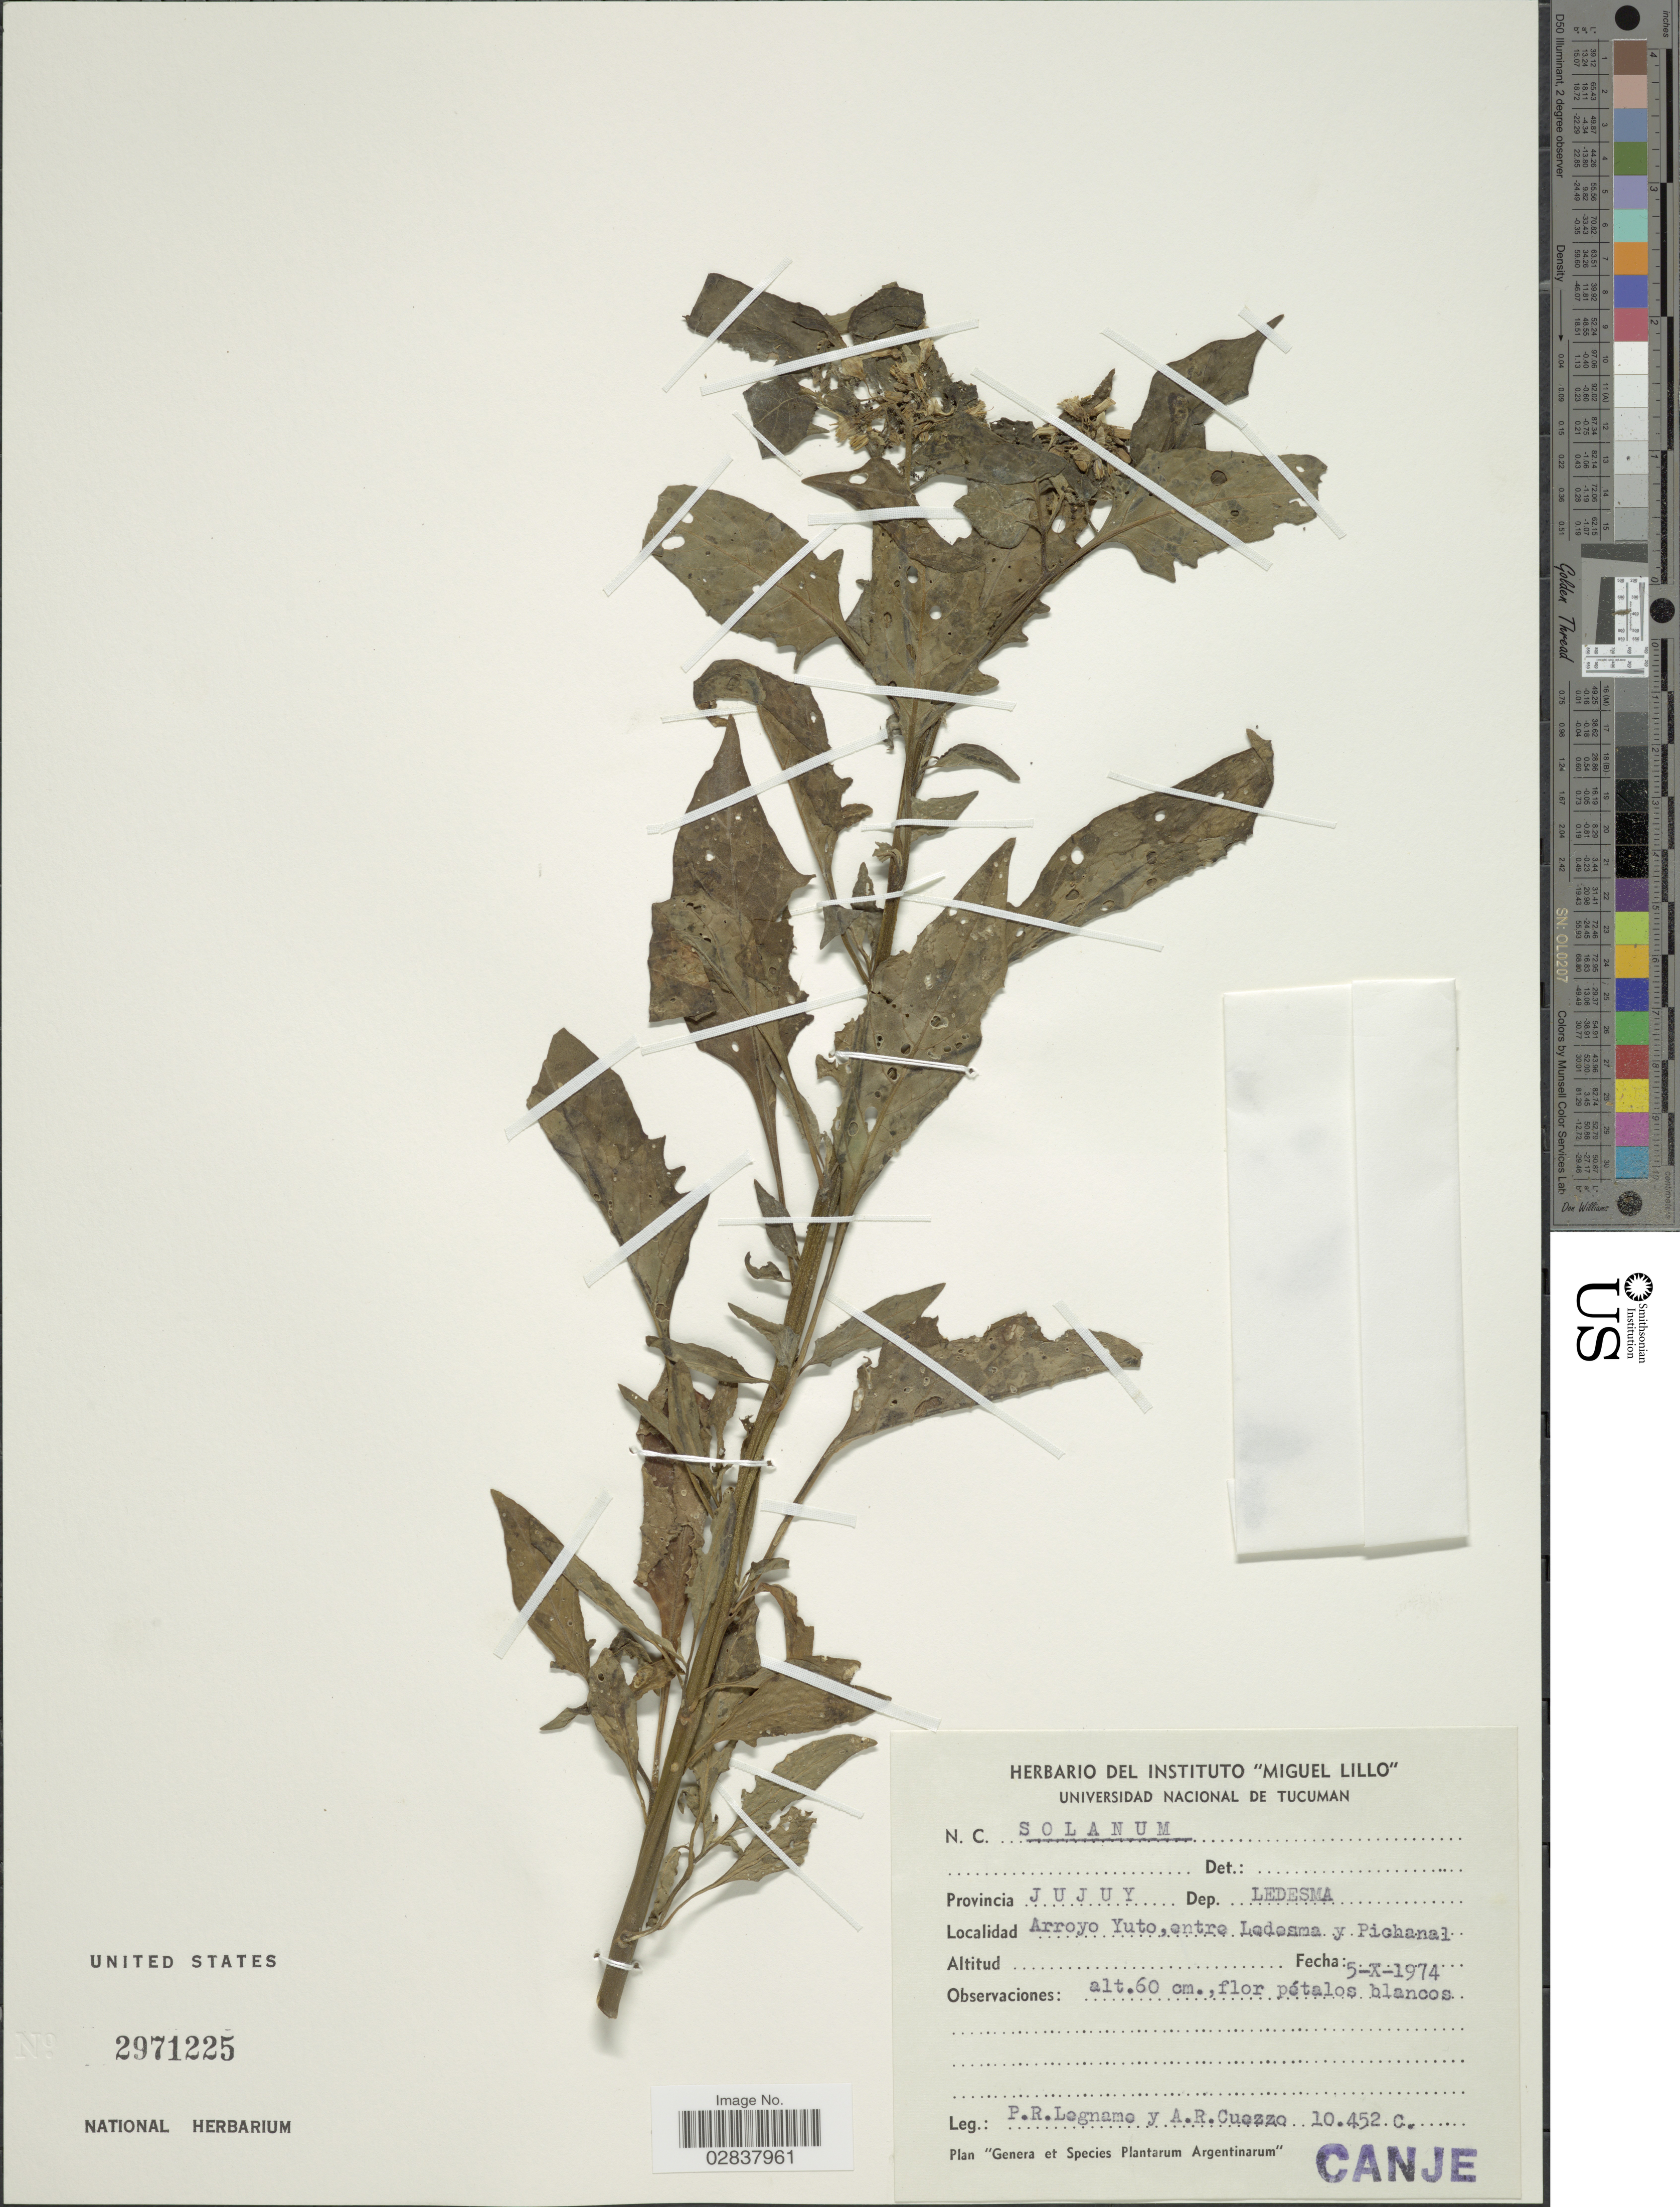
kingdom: Plantae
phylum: Tracheophyta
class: Magnoliopsida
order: Solanales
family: Solanaceae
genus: Solanum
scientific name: Solanum aloysiifolium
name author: Dunal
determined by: Knapp, S. D.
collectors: P. R. Legname & A. Cuezzo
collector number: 10452C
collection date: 1974-10-05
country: Argentina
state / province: Jujuy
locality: Dep. Ledesma, Arroyo Yuto, entre Ledesma y Pichanal.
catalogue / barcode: US 2971225